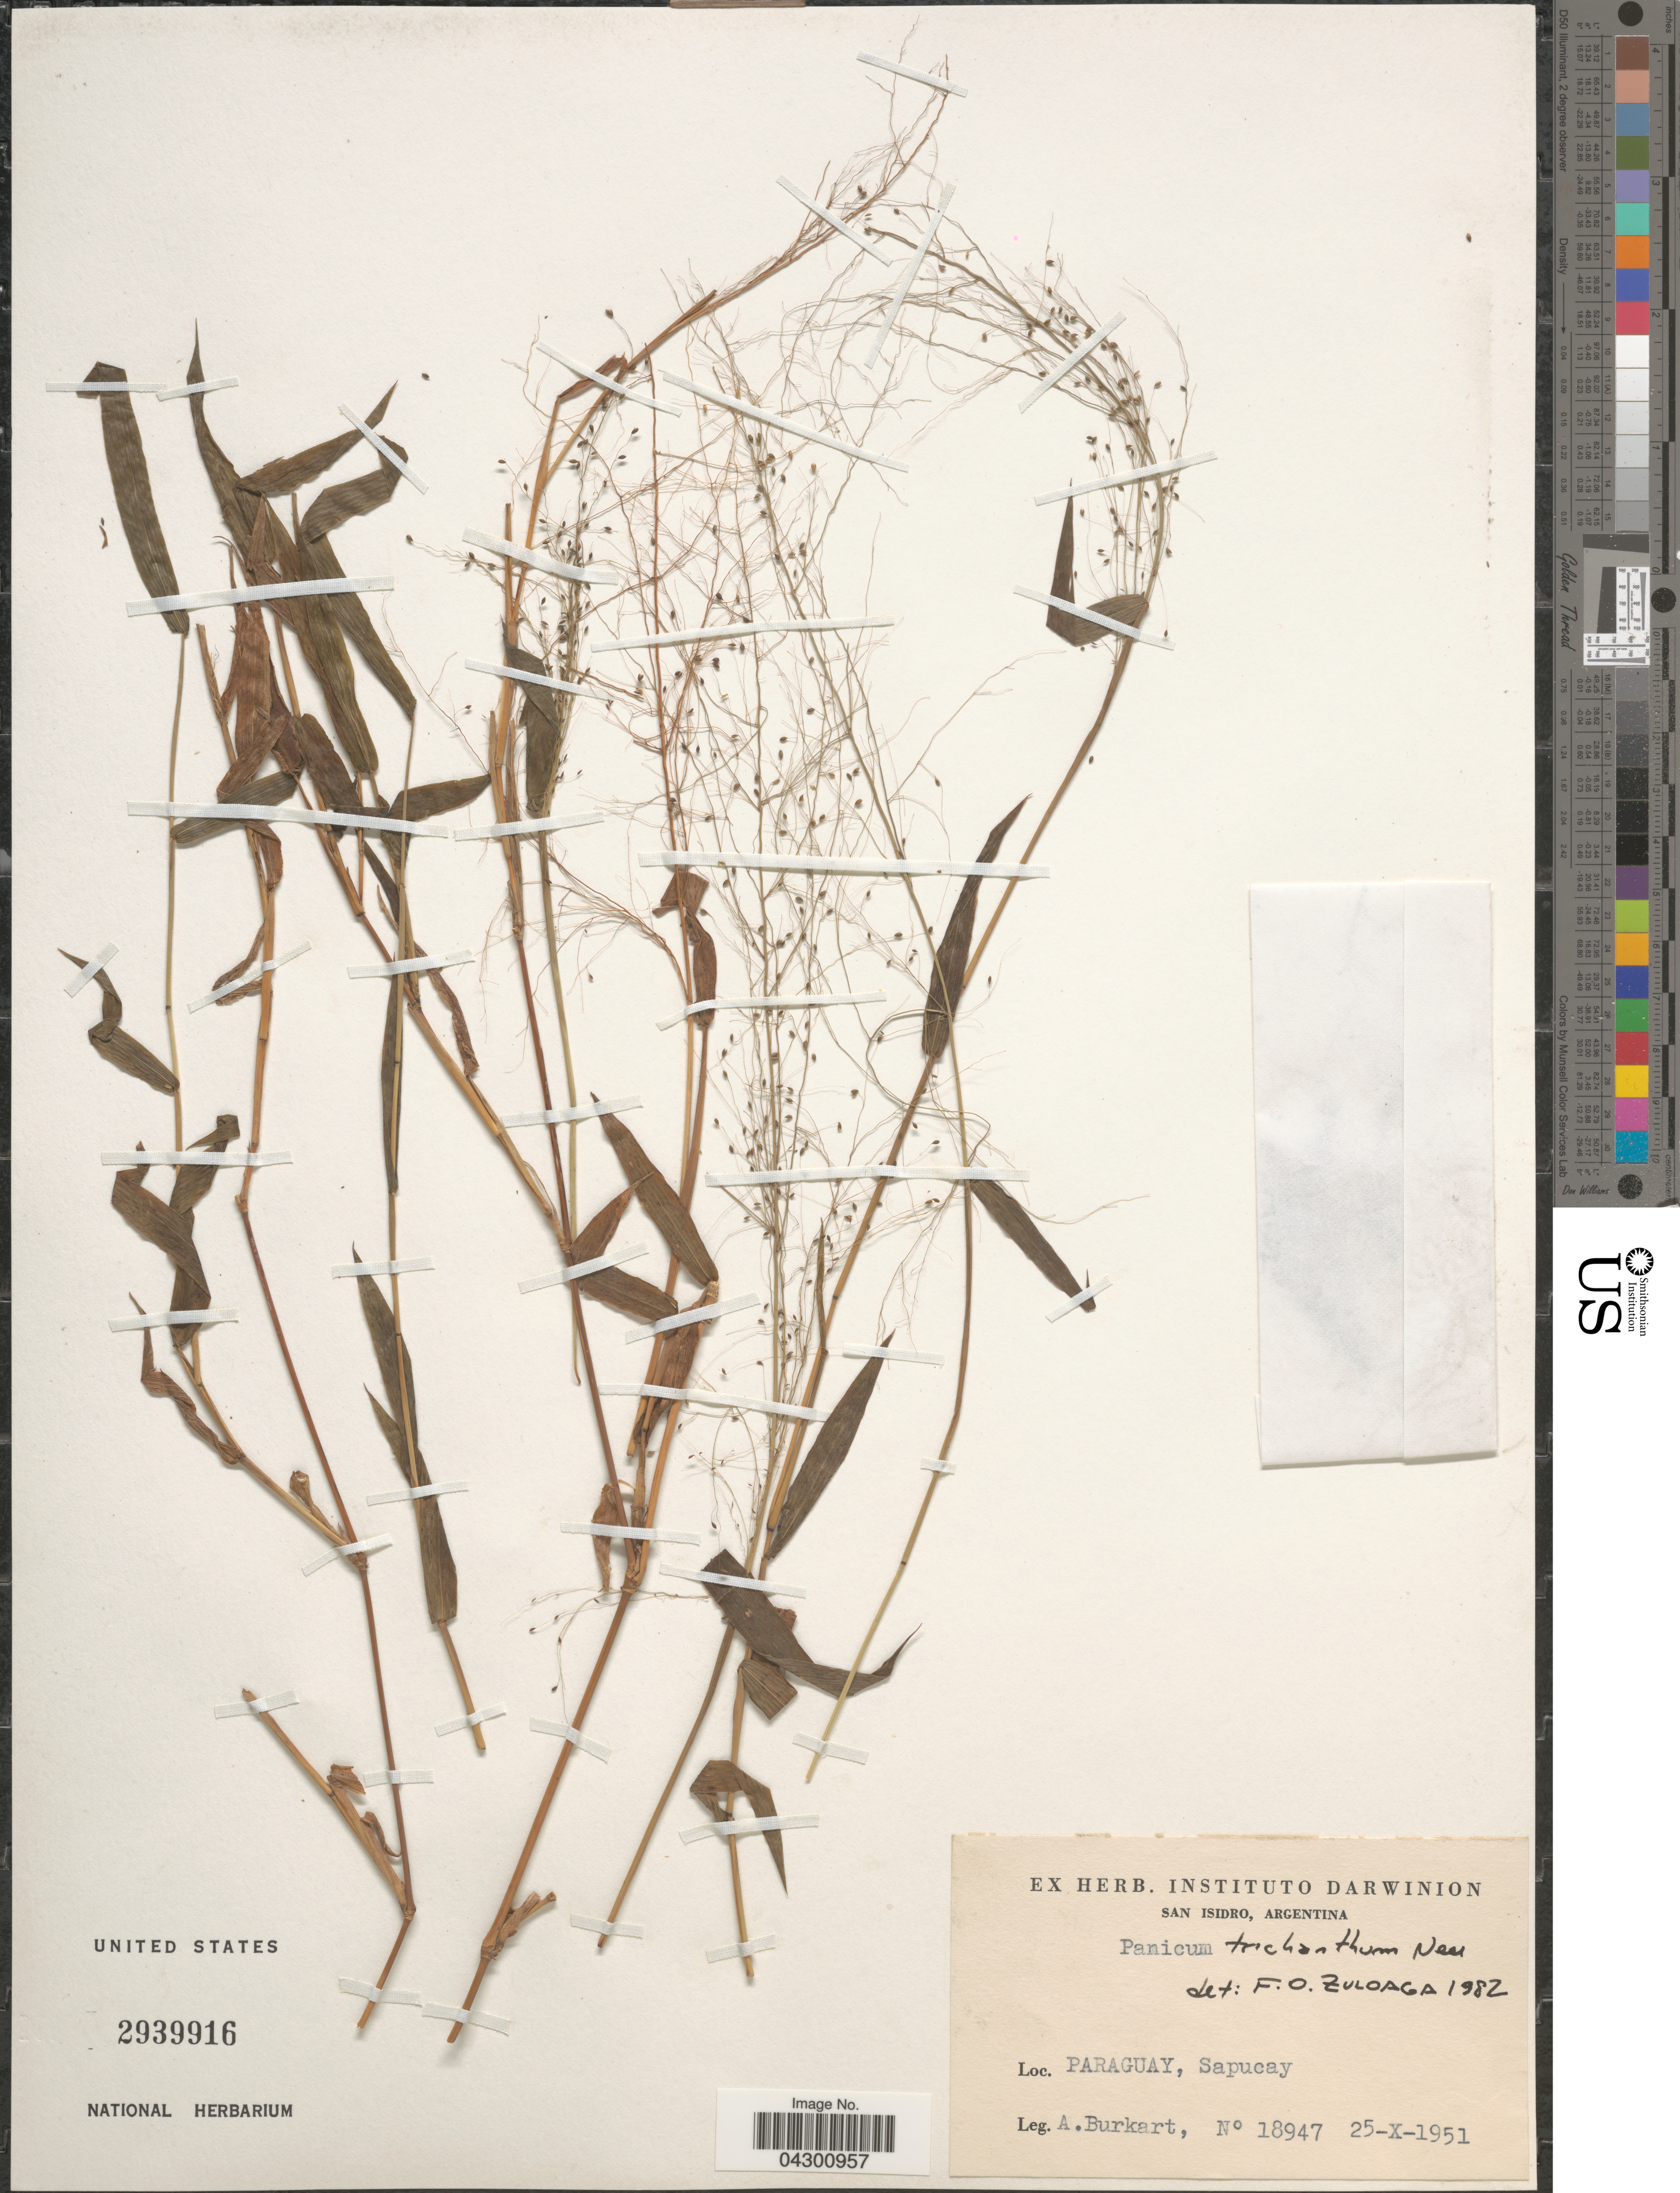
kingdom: Plantae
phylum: Tracheophyta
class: Liliopsida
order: Poales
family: Poaceae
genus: Panicum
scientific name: Panicum trichanthum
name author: Nees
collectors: A. E. Burkart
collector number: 18947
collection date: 1951-10-25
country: Paraguay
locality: Sapucay.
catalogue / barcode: US 2939916